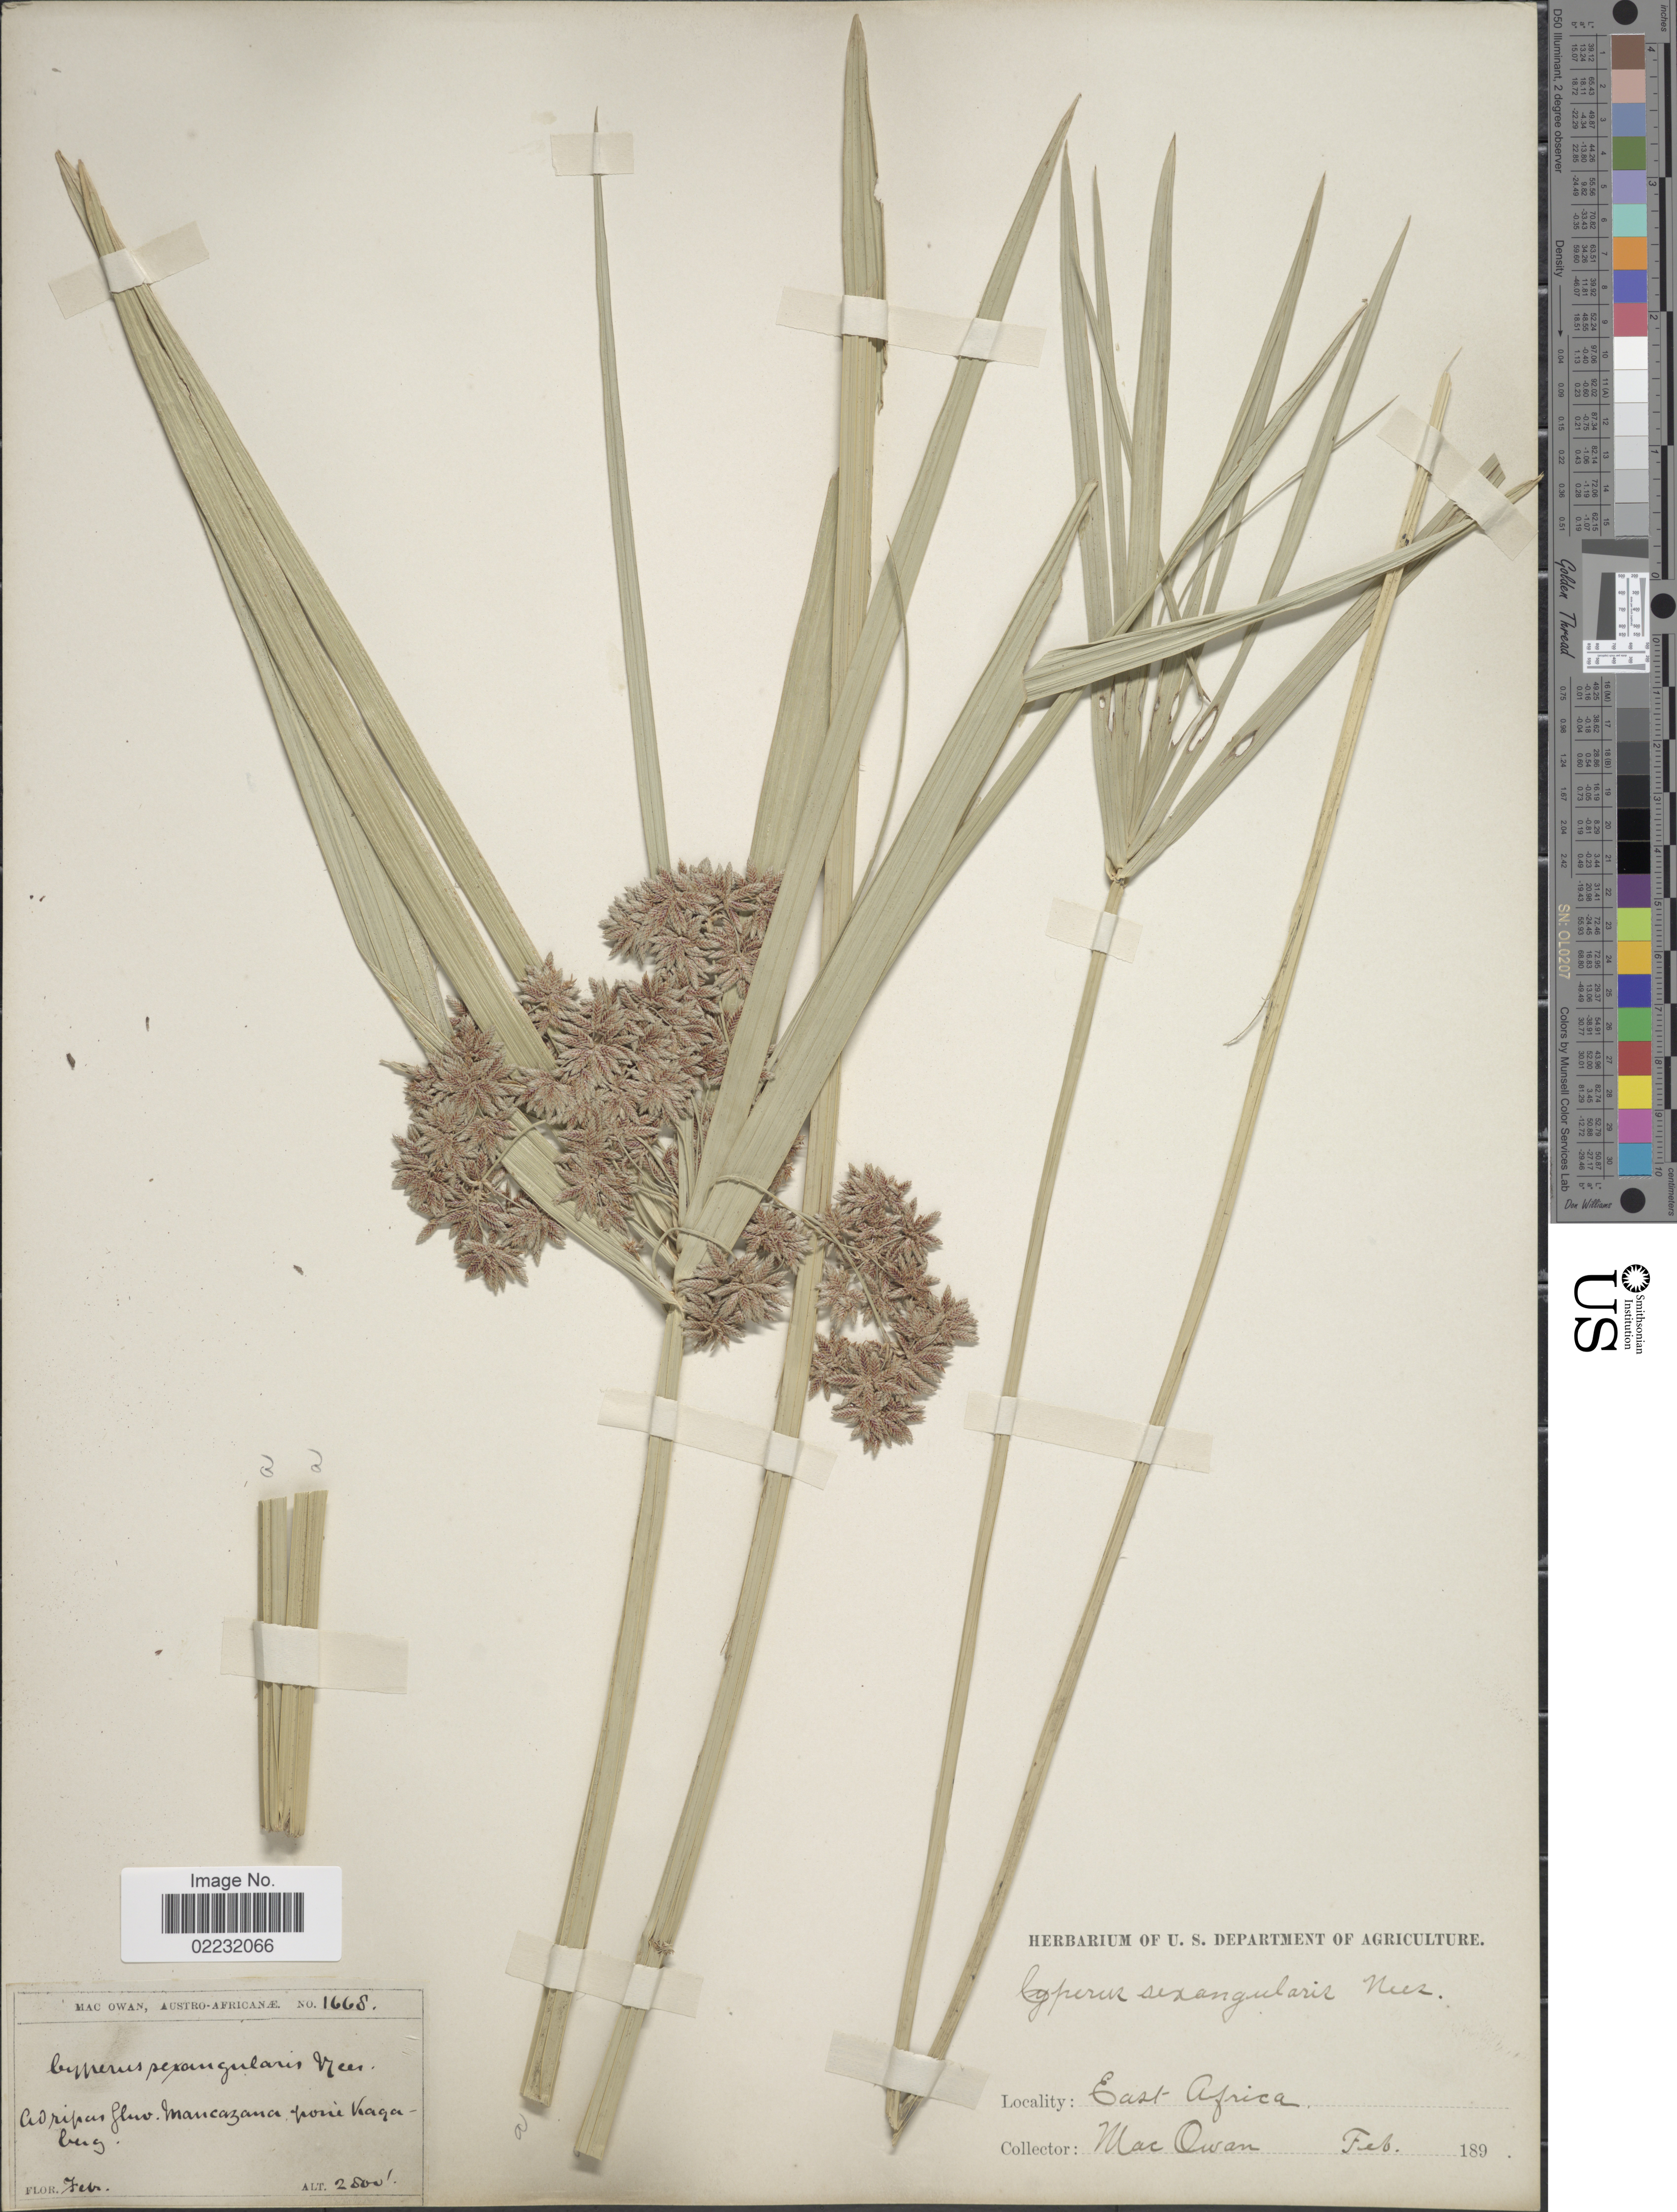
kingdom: Plantae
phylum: Tracheophyta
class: Liliopsida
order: Poales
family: Cyperaceae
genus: Cyperus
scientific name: Cyperus sexangularis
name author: Nees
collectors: MacOwan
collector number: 1668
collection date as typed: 189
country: South Africa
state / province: Eastern Cape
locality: East Africa, ad ripas fluv. Mancazana porie Kagaberg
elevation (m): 853